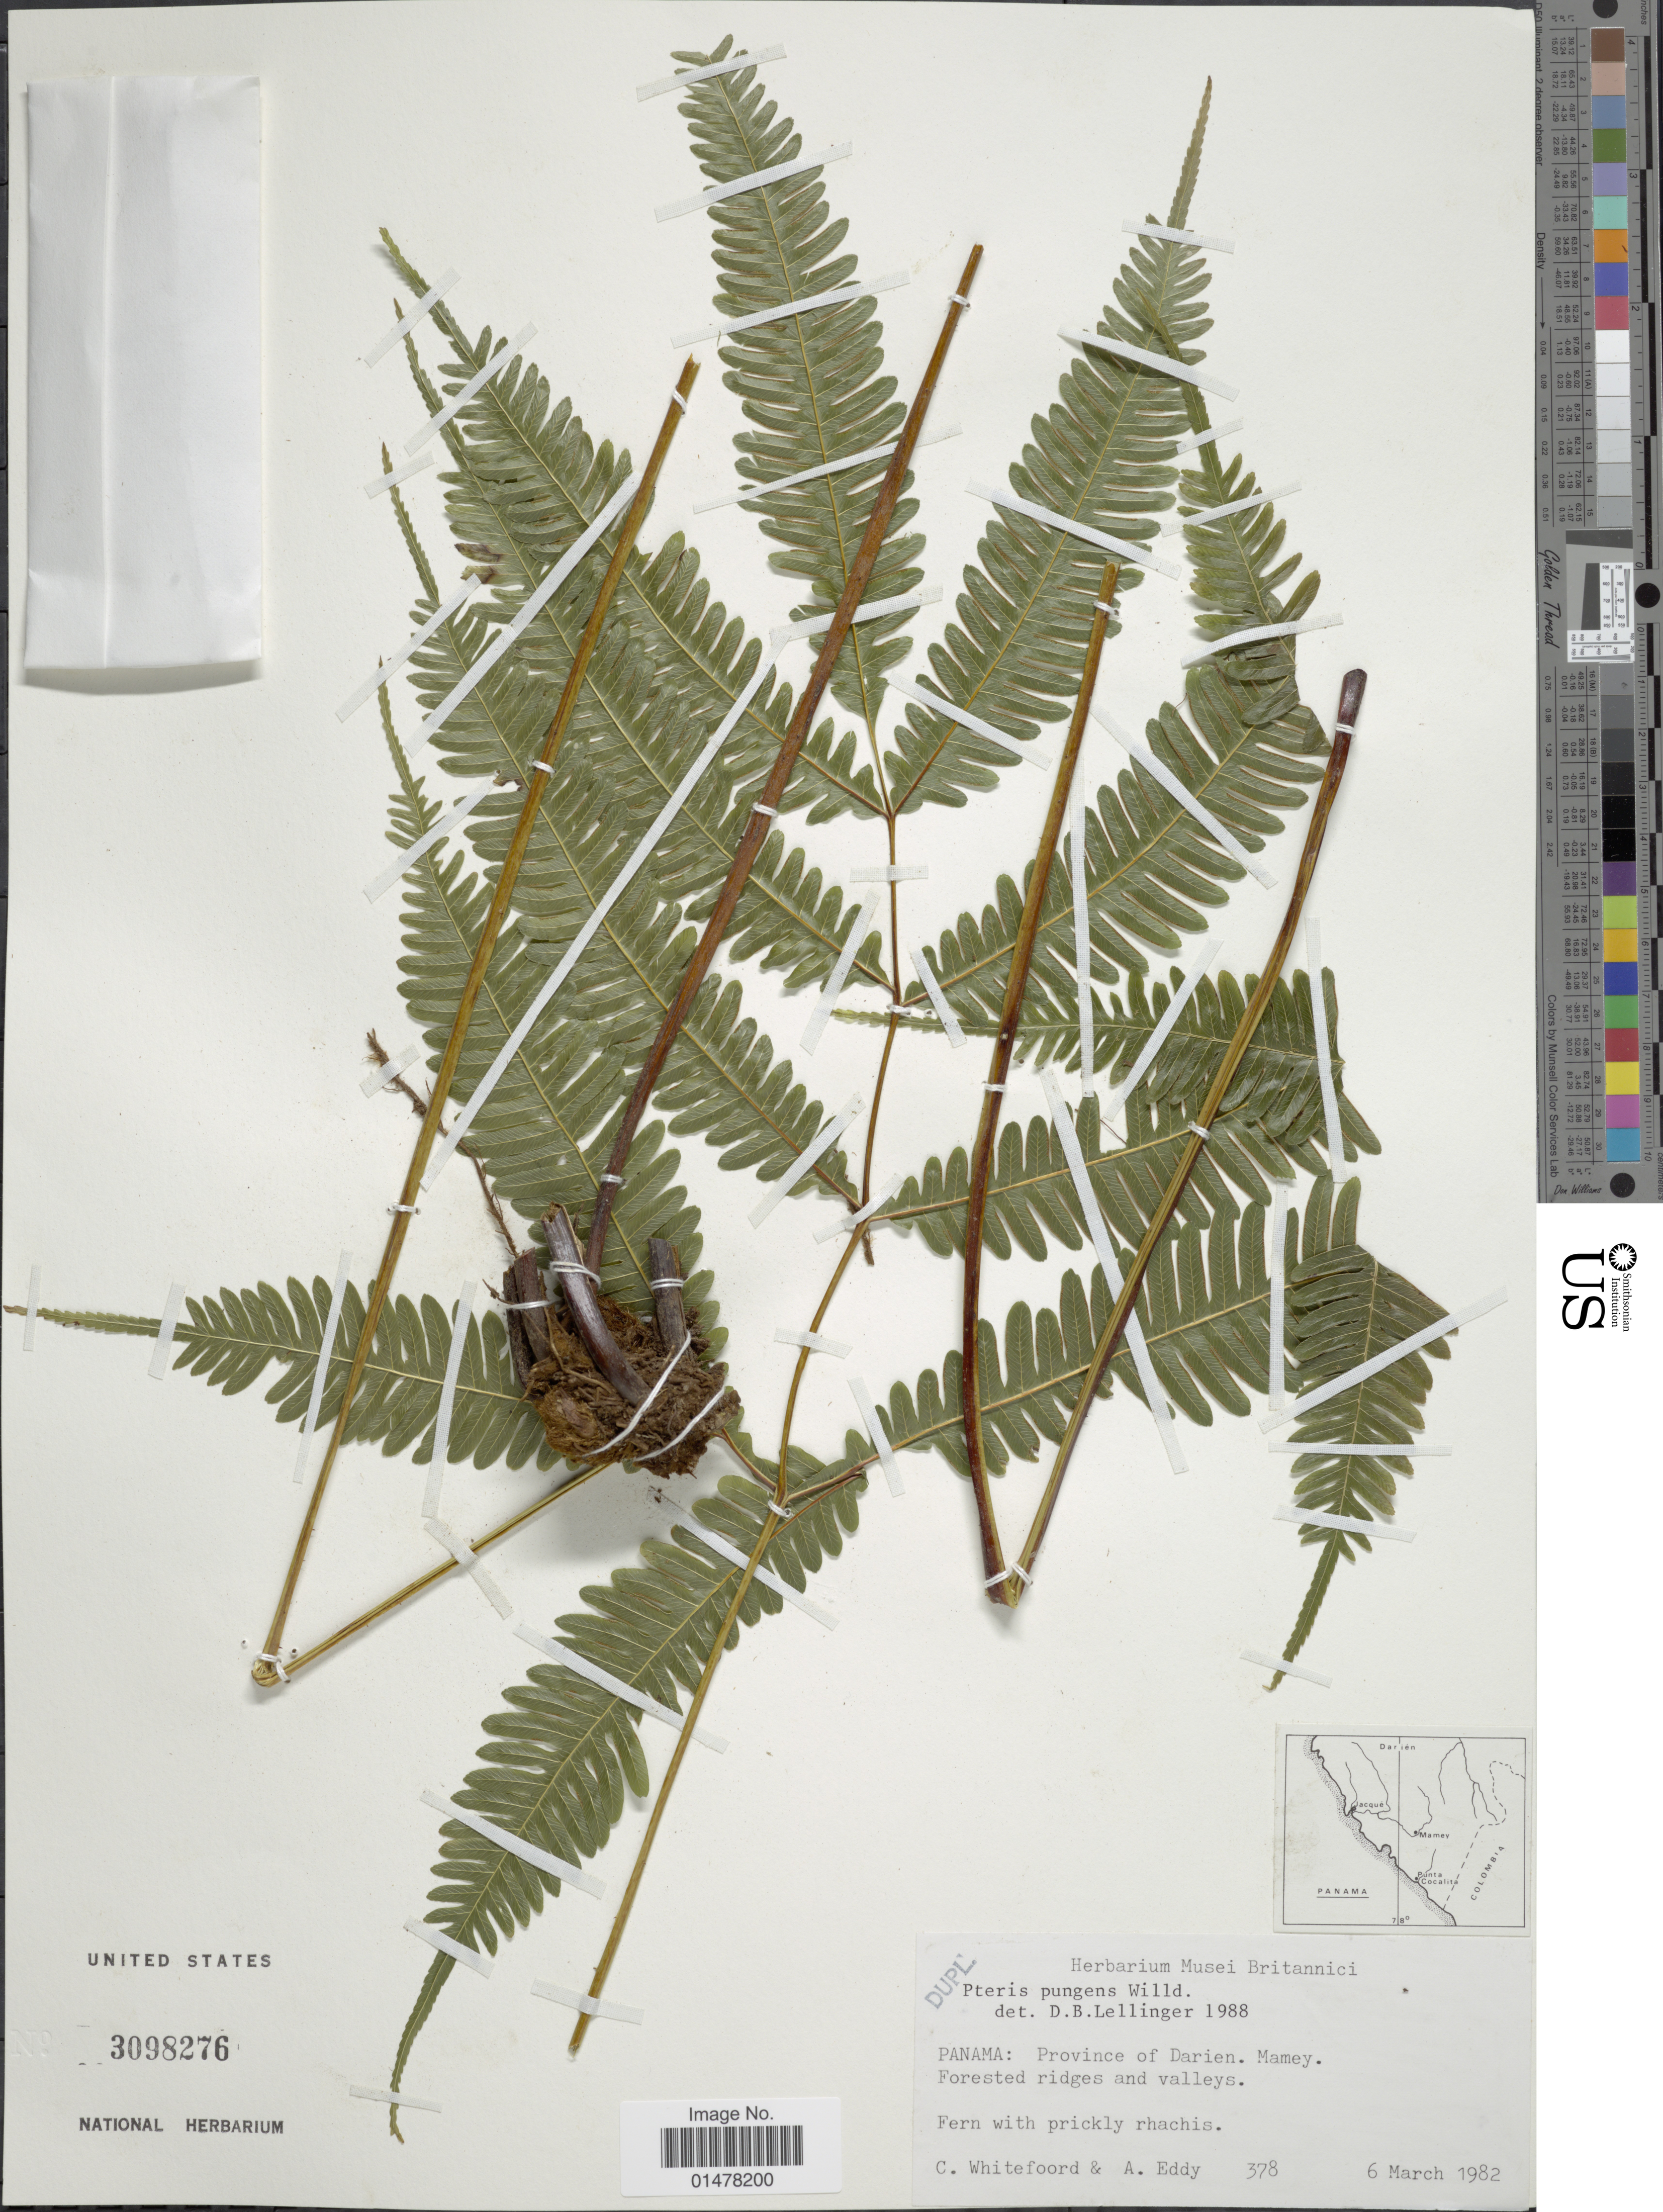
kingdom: Plantae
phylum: Tracheophyta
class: Polypodiopsida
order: Polypodiales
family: Pteridaceae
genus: Pteris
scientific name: Pteris pungens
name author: Willd.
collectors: C. Whitefoord & A. Eddy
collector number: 378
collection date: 1982-03-06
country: Panama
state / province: Panamá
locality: Panama: province of Darien, Mamey, forested ridges and valleys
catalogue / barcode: US 3098276